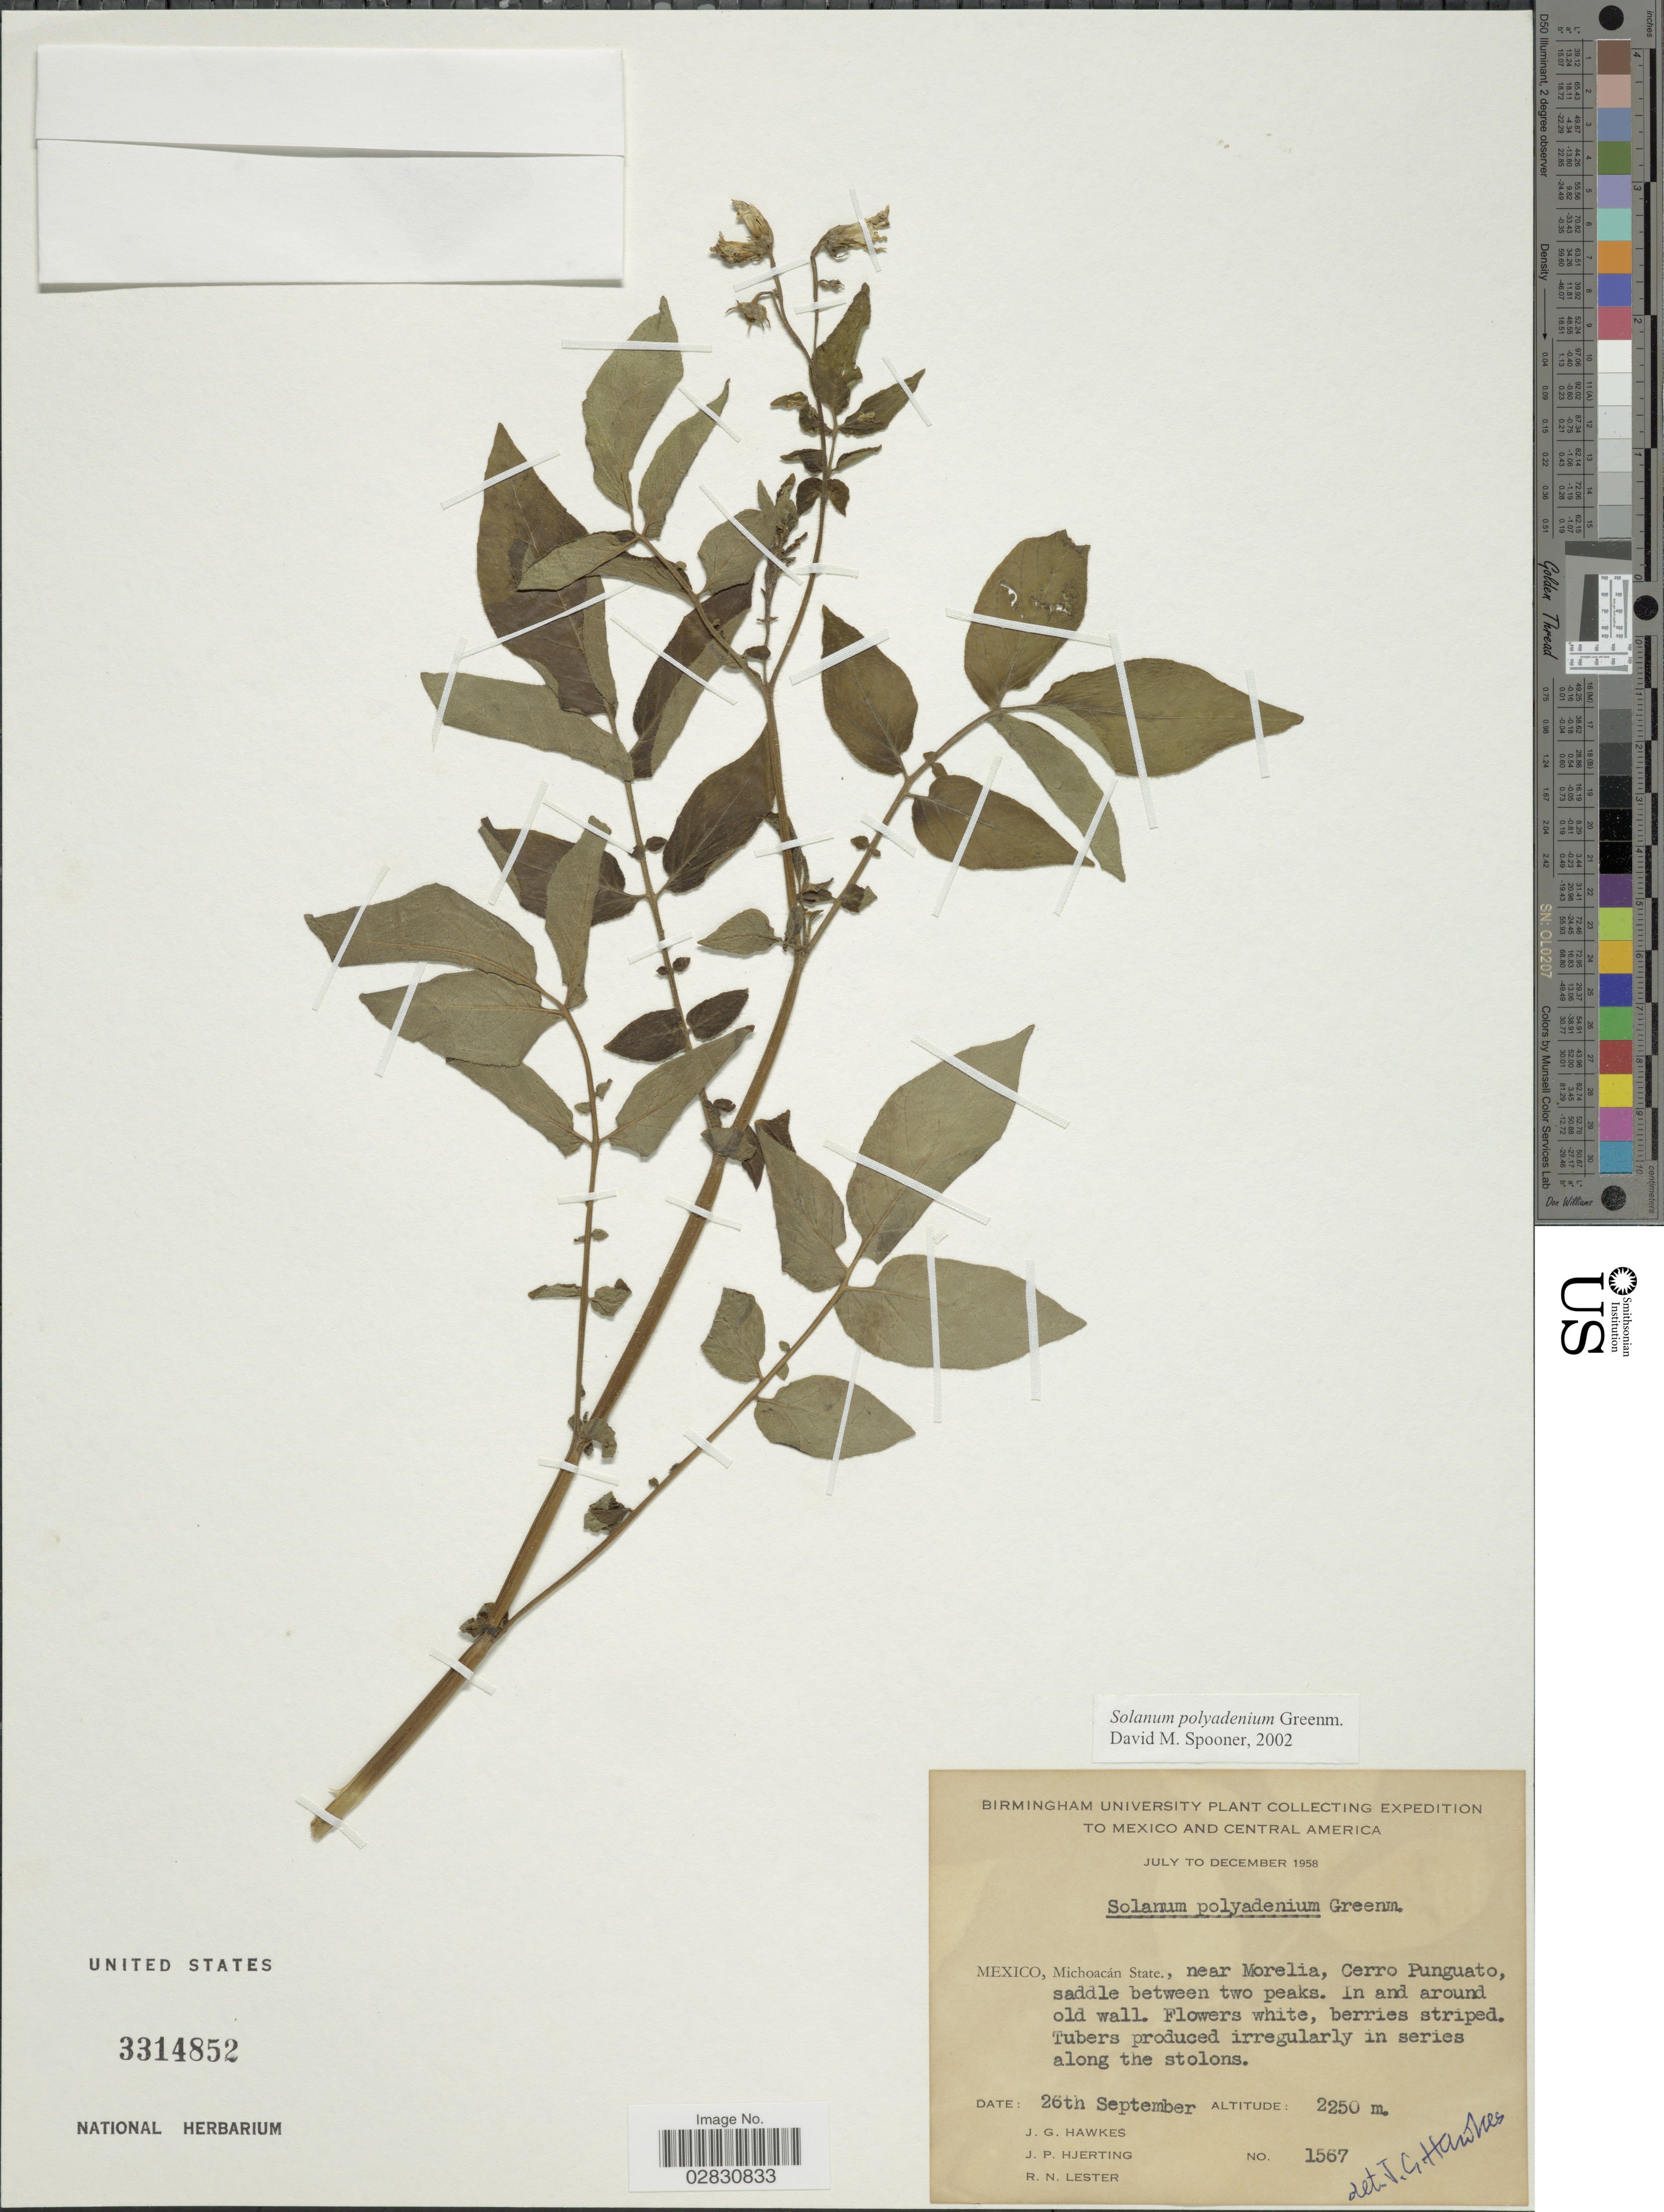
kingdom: Plantae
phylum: Tracheophyta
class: Magnoliopsida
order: Solanales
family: Solanaceae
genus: Solanum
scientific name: Solanum polyadenium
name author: Greenm.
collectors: J. Hawkes, J. P. Hjerting & R. Lester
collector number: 1567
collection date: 1958-09-26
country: Mexico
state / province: Michoacán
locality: Mexico, Michoacán State, near Morelia, Cerro Punguato, saddle between two peaks.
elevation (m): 2250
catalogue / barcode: US 3314852